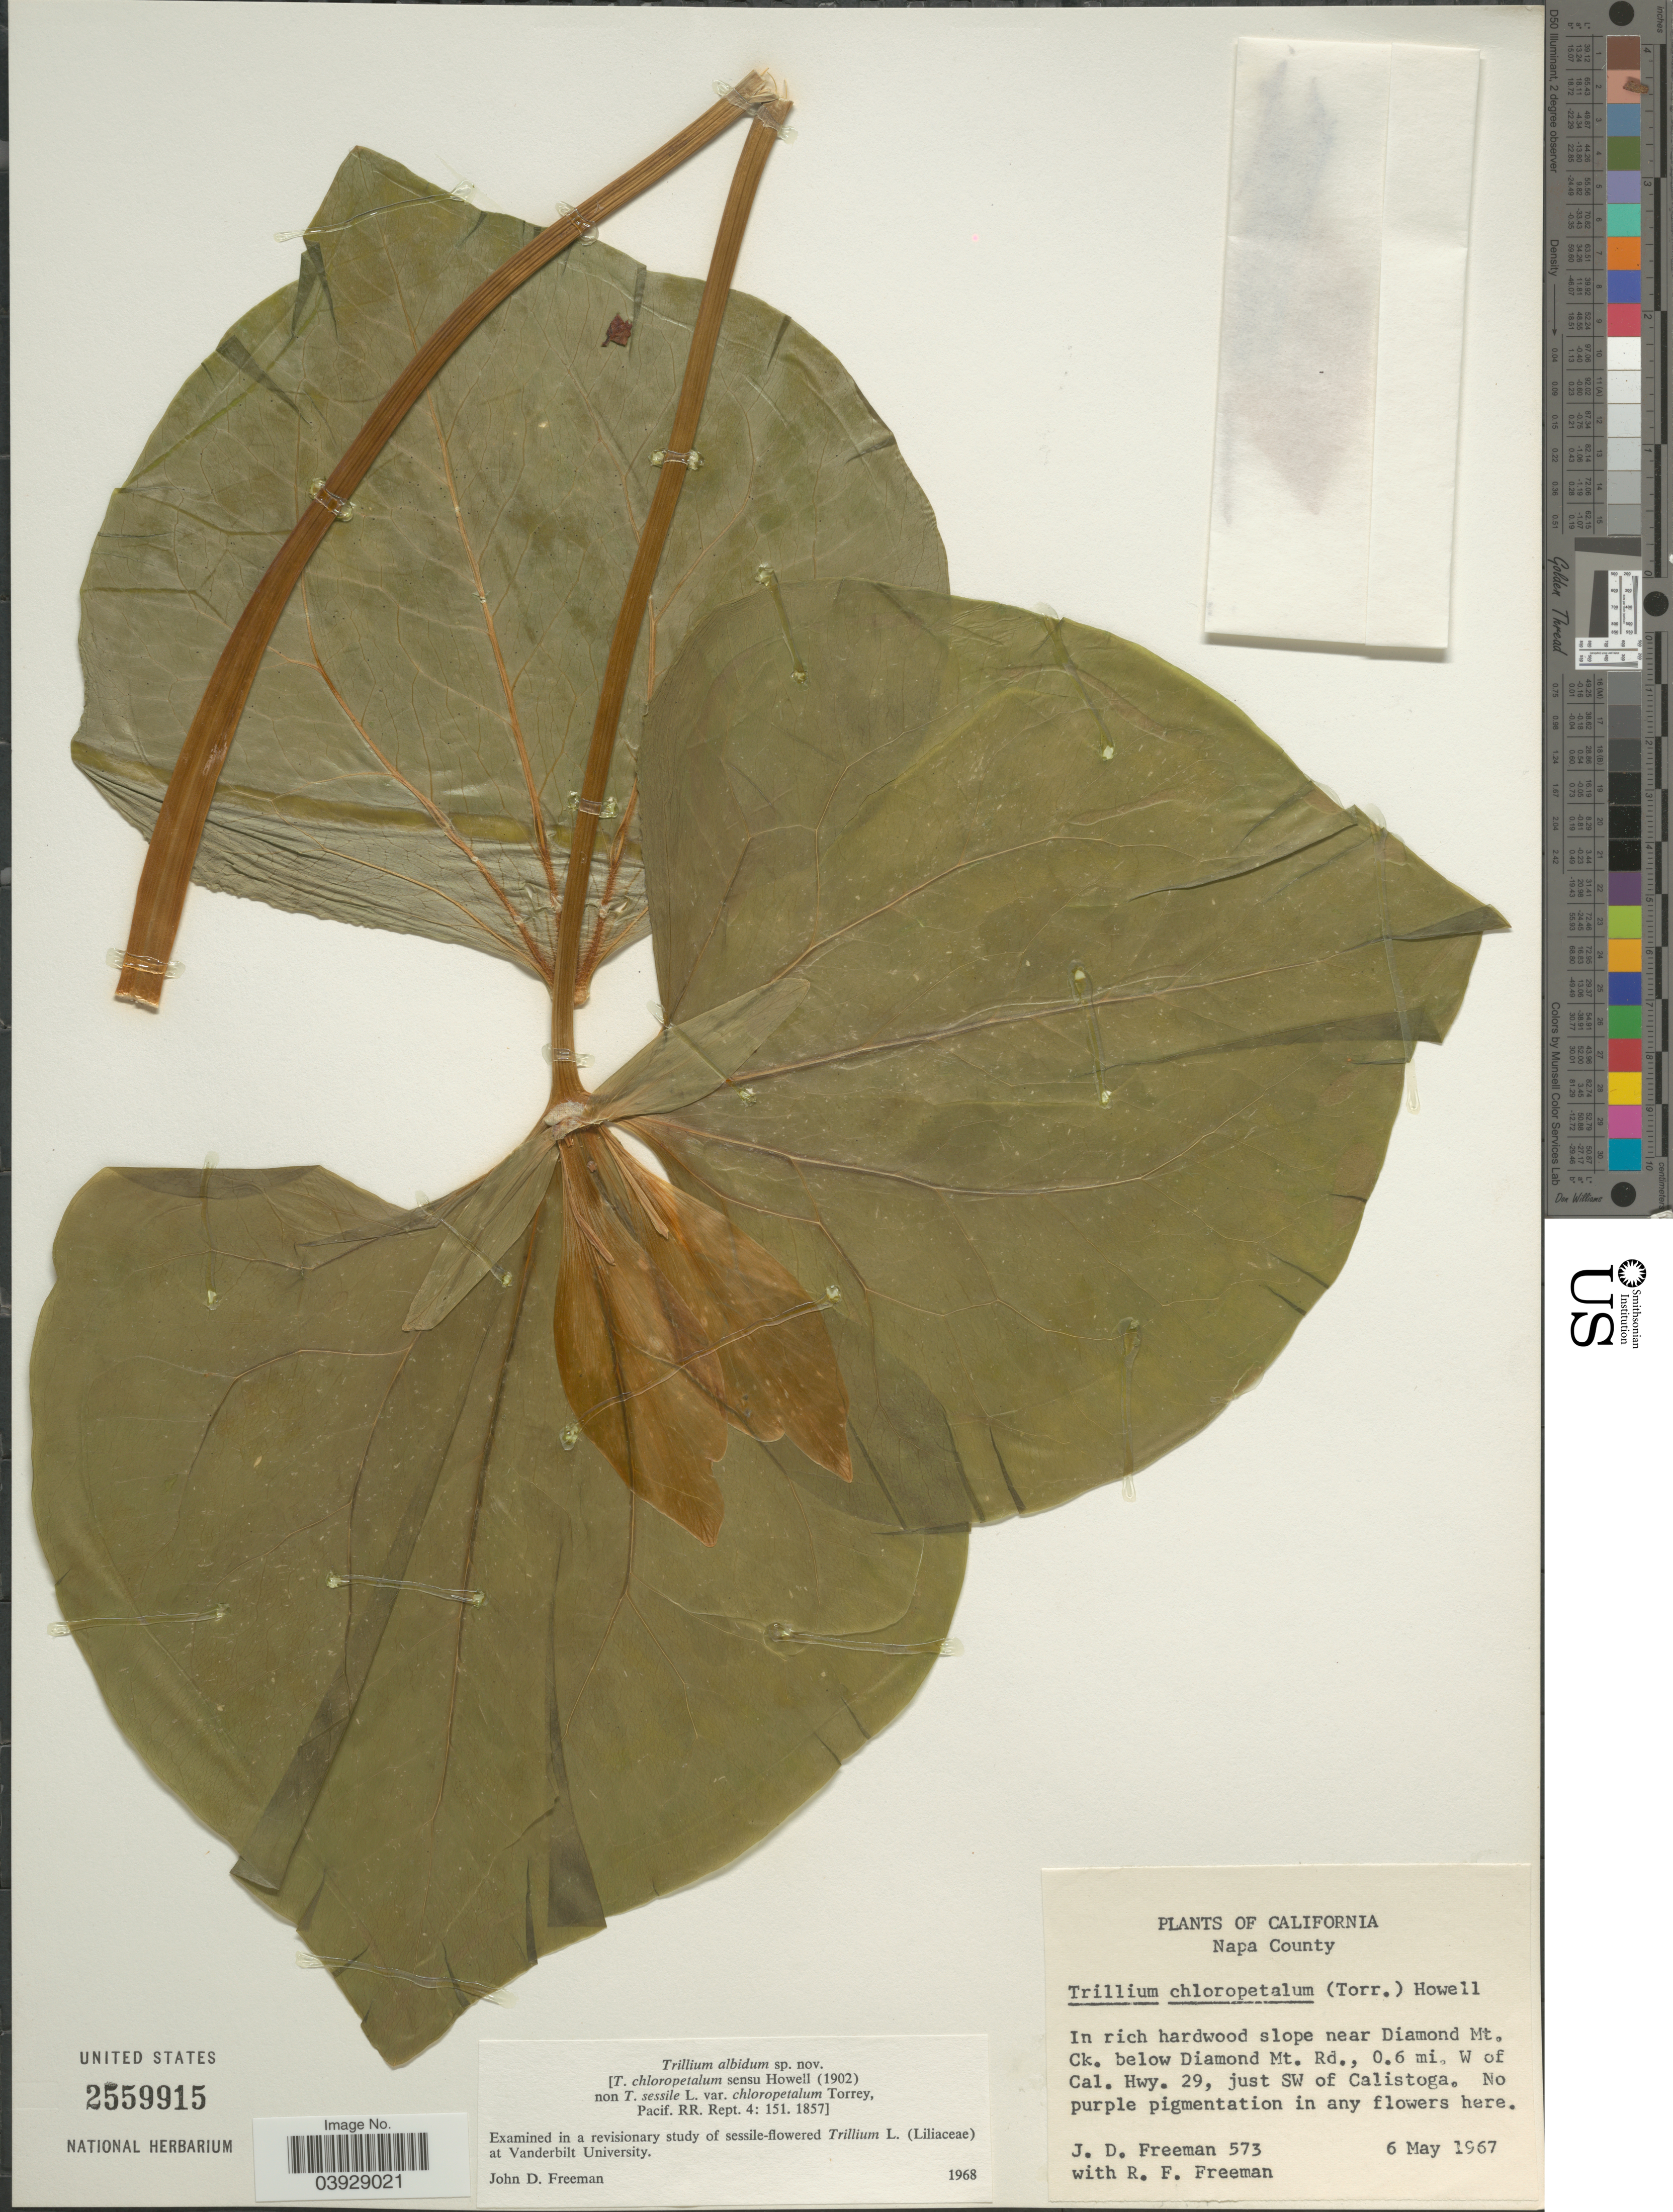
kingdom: Plantae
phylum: Tracheophyta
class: Liliopsida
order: Liliales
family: Melanthiaceae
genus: Trillium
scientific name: Trillium albidum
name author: J. D. Freeman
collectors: J. Freeman & R. Freeman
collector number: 573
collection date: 1967-05-06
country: United States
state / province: California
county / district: Napa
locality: Napa County. In rich hardwood slope near Diamond Mt. Ck. below Diamond Mt. Rd., 0.6 mi. W of Cal.Hwy.29, just SW of Calistoga.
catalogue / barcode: US 2559915